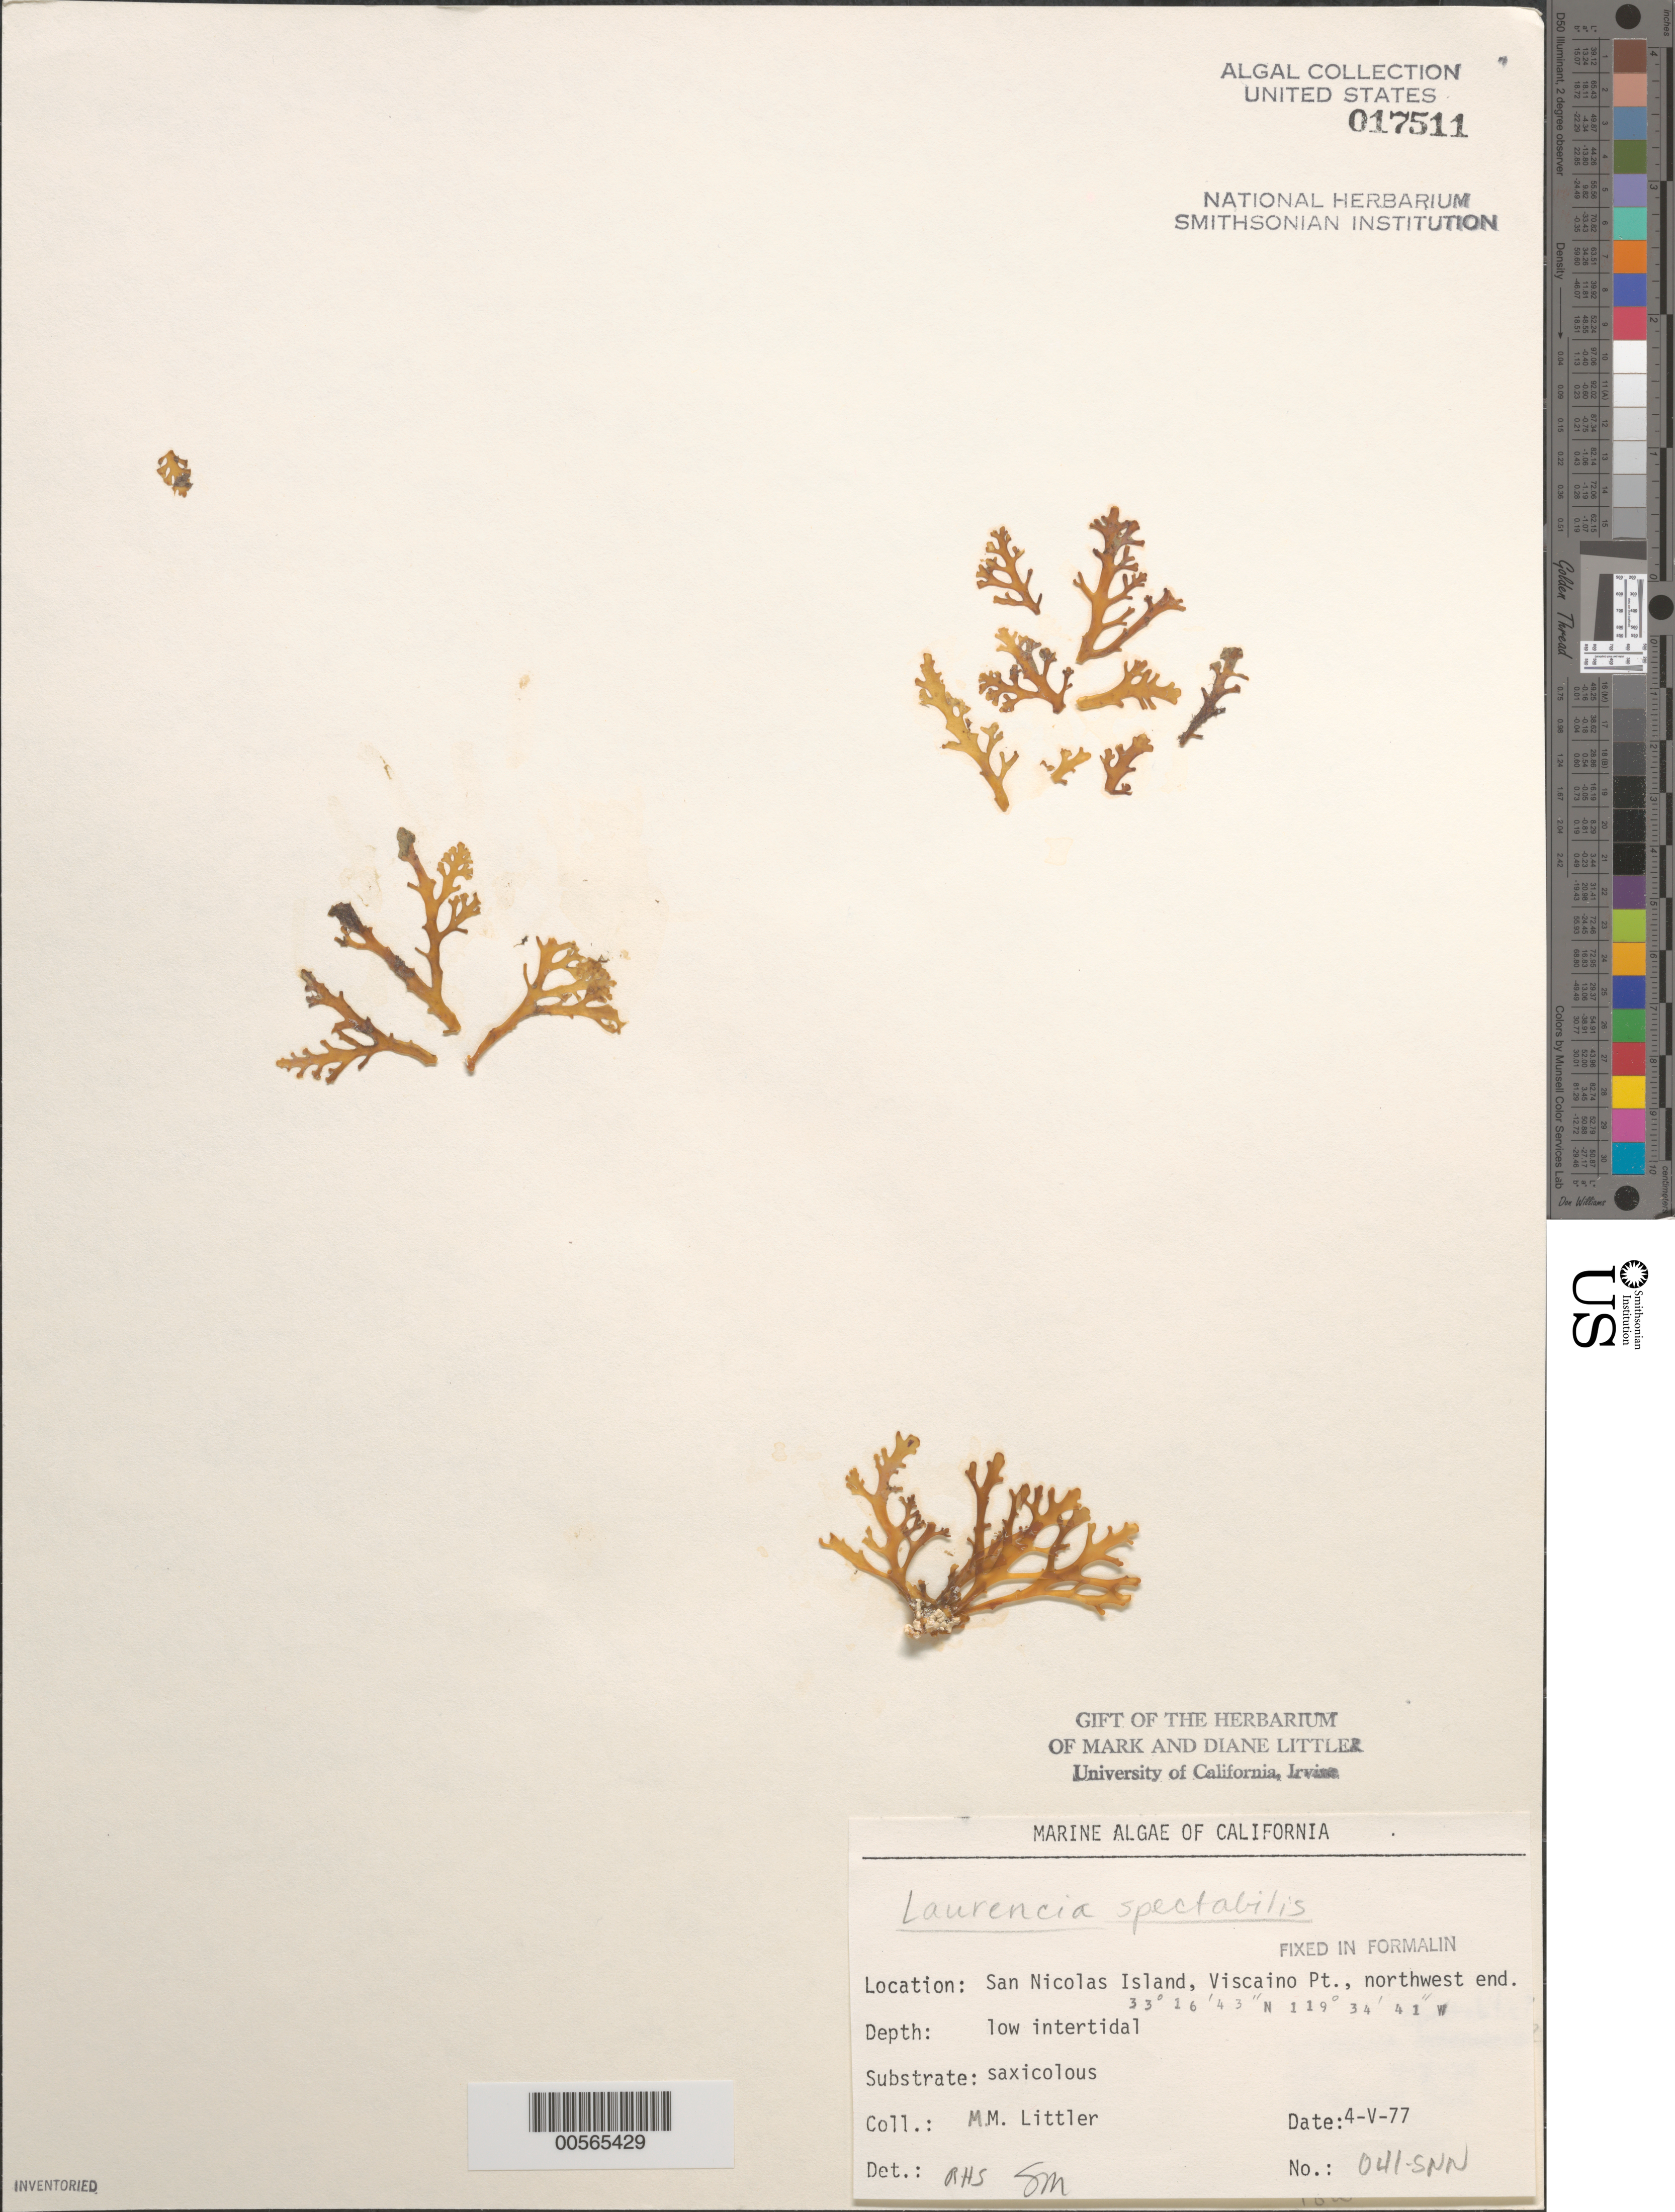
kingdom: Plantae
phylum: Rhodophyta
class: Florideophyceae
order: Ceramiales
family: Rhodomelaceae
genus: Osmundea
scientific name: Osmundea spectabilis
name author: (Postels & Rupr.) K.W. Nam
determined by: Algae name updating Project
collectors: M. M. Littler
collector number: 041-SNN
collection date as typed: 04 May 1977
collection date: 1977-05-04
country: United States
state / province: California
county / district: Ventura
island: San Nicolas Island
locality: Viscaino Point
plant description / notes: BLM-SOCALBIGHT Rocky Intertidal Survey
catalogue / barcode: US 17511